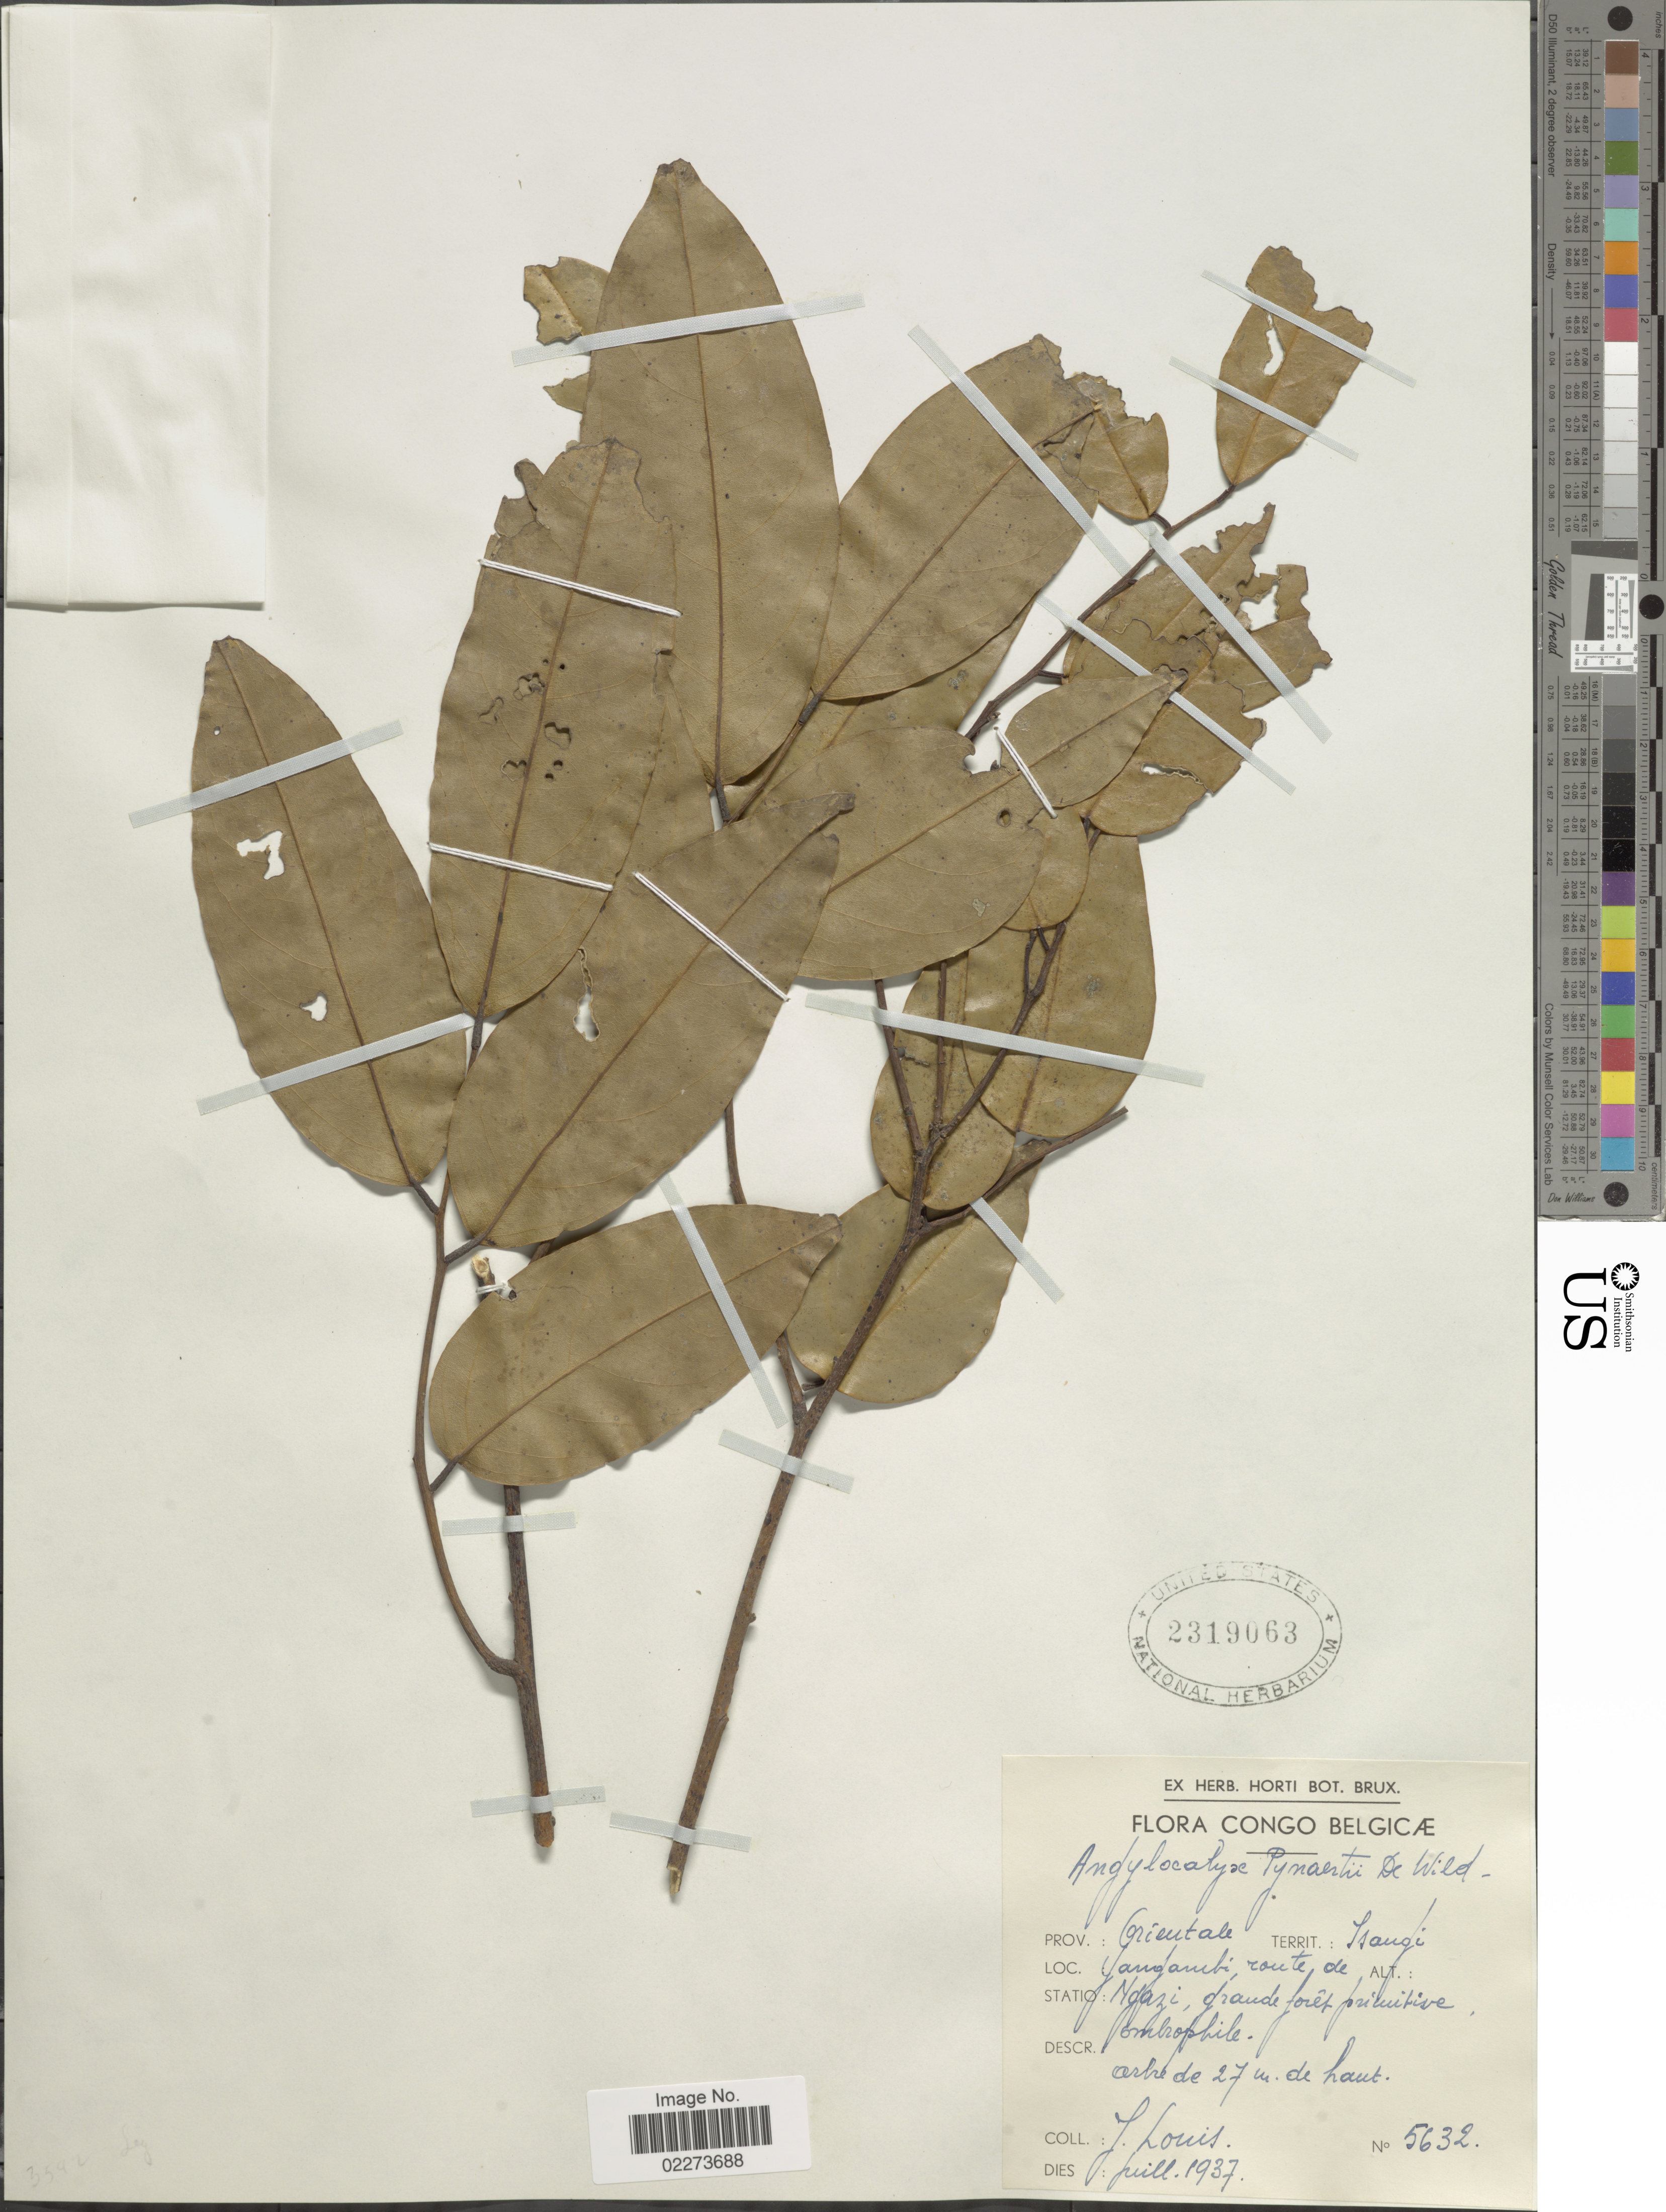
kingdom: Plantae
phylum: Tracheophyta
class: Magnoliopsida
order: Fabales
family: Fabaceae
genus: Angylocalyx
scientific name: Angylocalyx pynaertii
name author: De Wild.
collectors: J. Louis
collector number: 5632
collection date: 1937-07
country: Congo, Democratic Republic of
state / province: Tshopo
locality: Prov.: Orientale, Territorio: Isangi, Yangambi, route de Ngasi.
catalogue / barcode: US 2319063